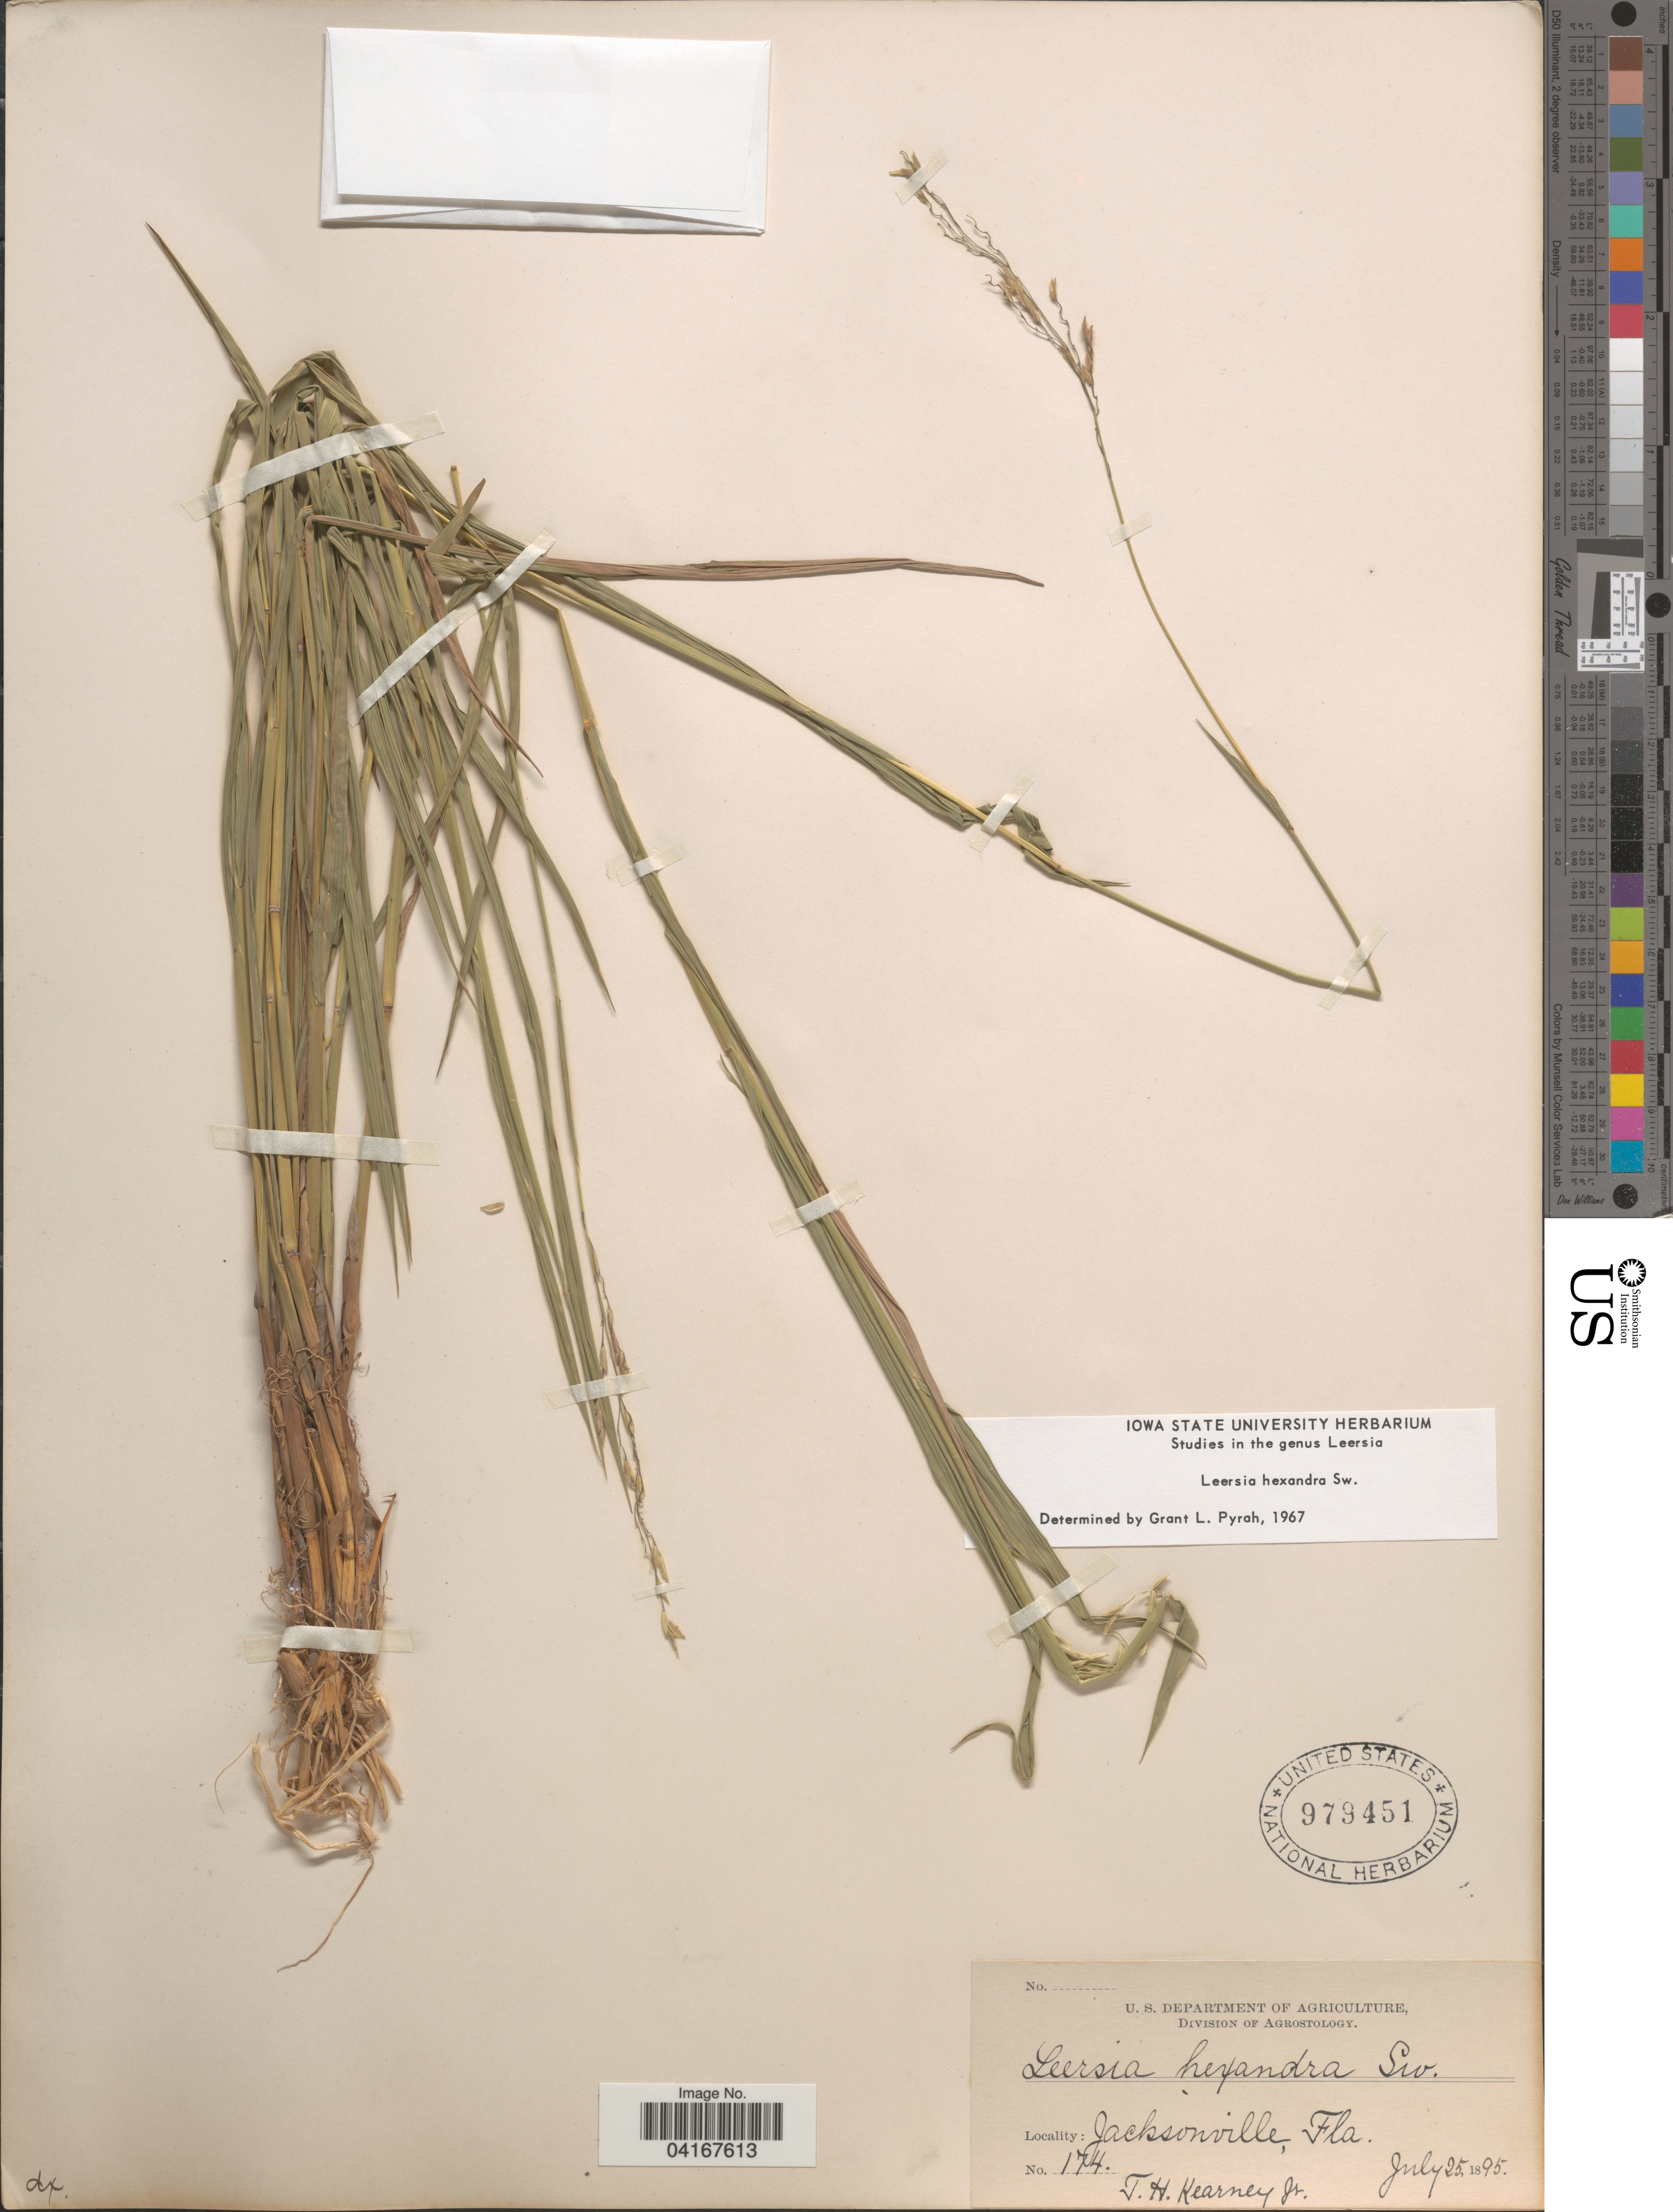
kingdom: Plantae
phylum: Tracheophyta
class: Liliopsida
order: Poales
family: Poaceae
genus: Leersia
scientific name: Leersia hexandra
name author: Sw.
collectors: T. H. Kearney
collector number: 174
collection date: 1895-07-25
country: United States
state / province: Florida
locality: Jacksonville.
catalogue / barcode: US 979451